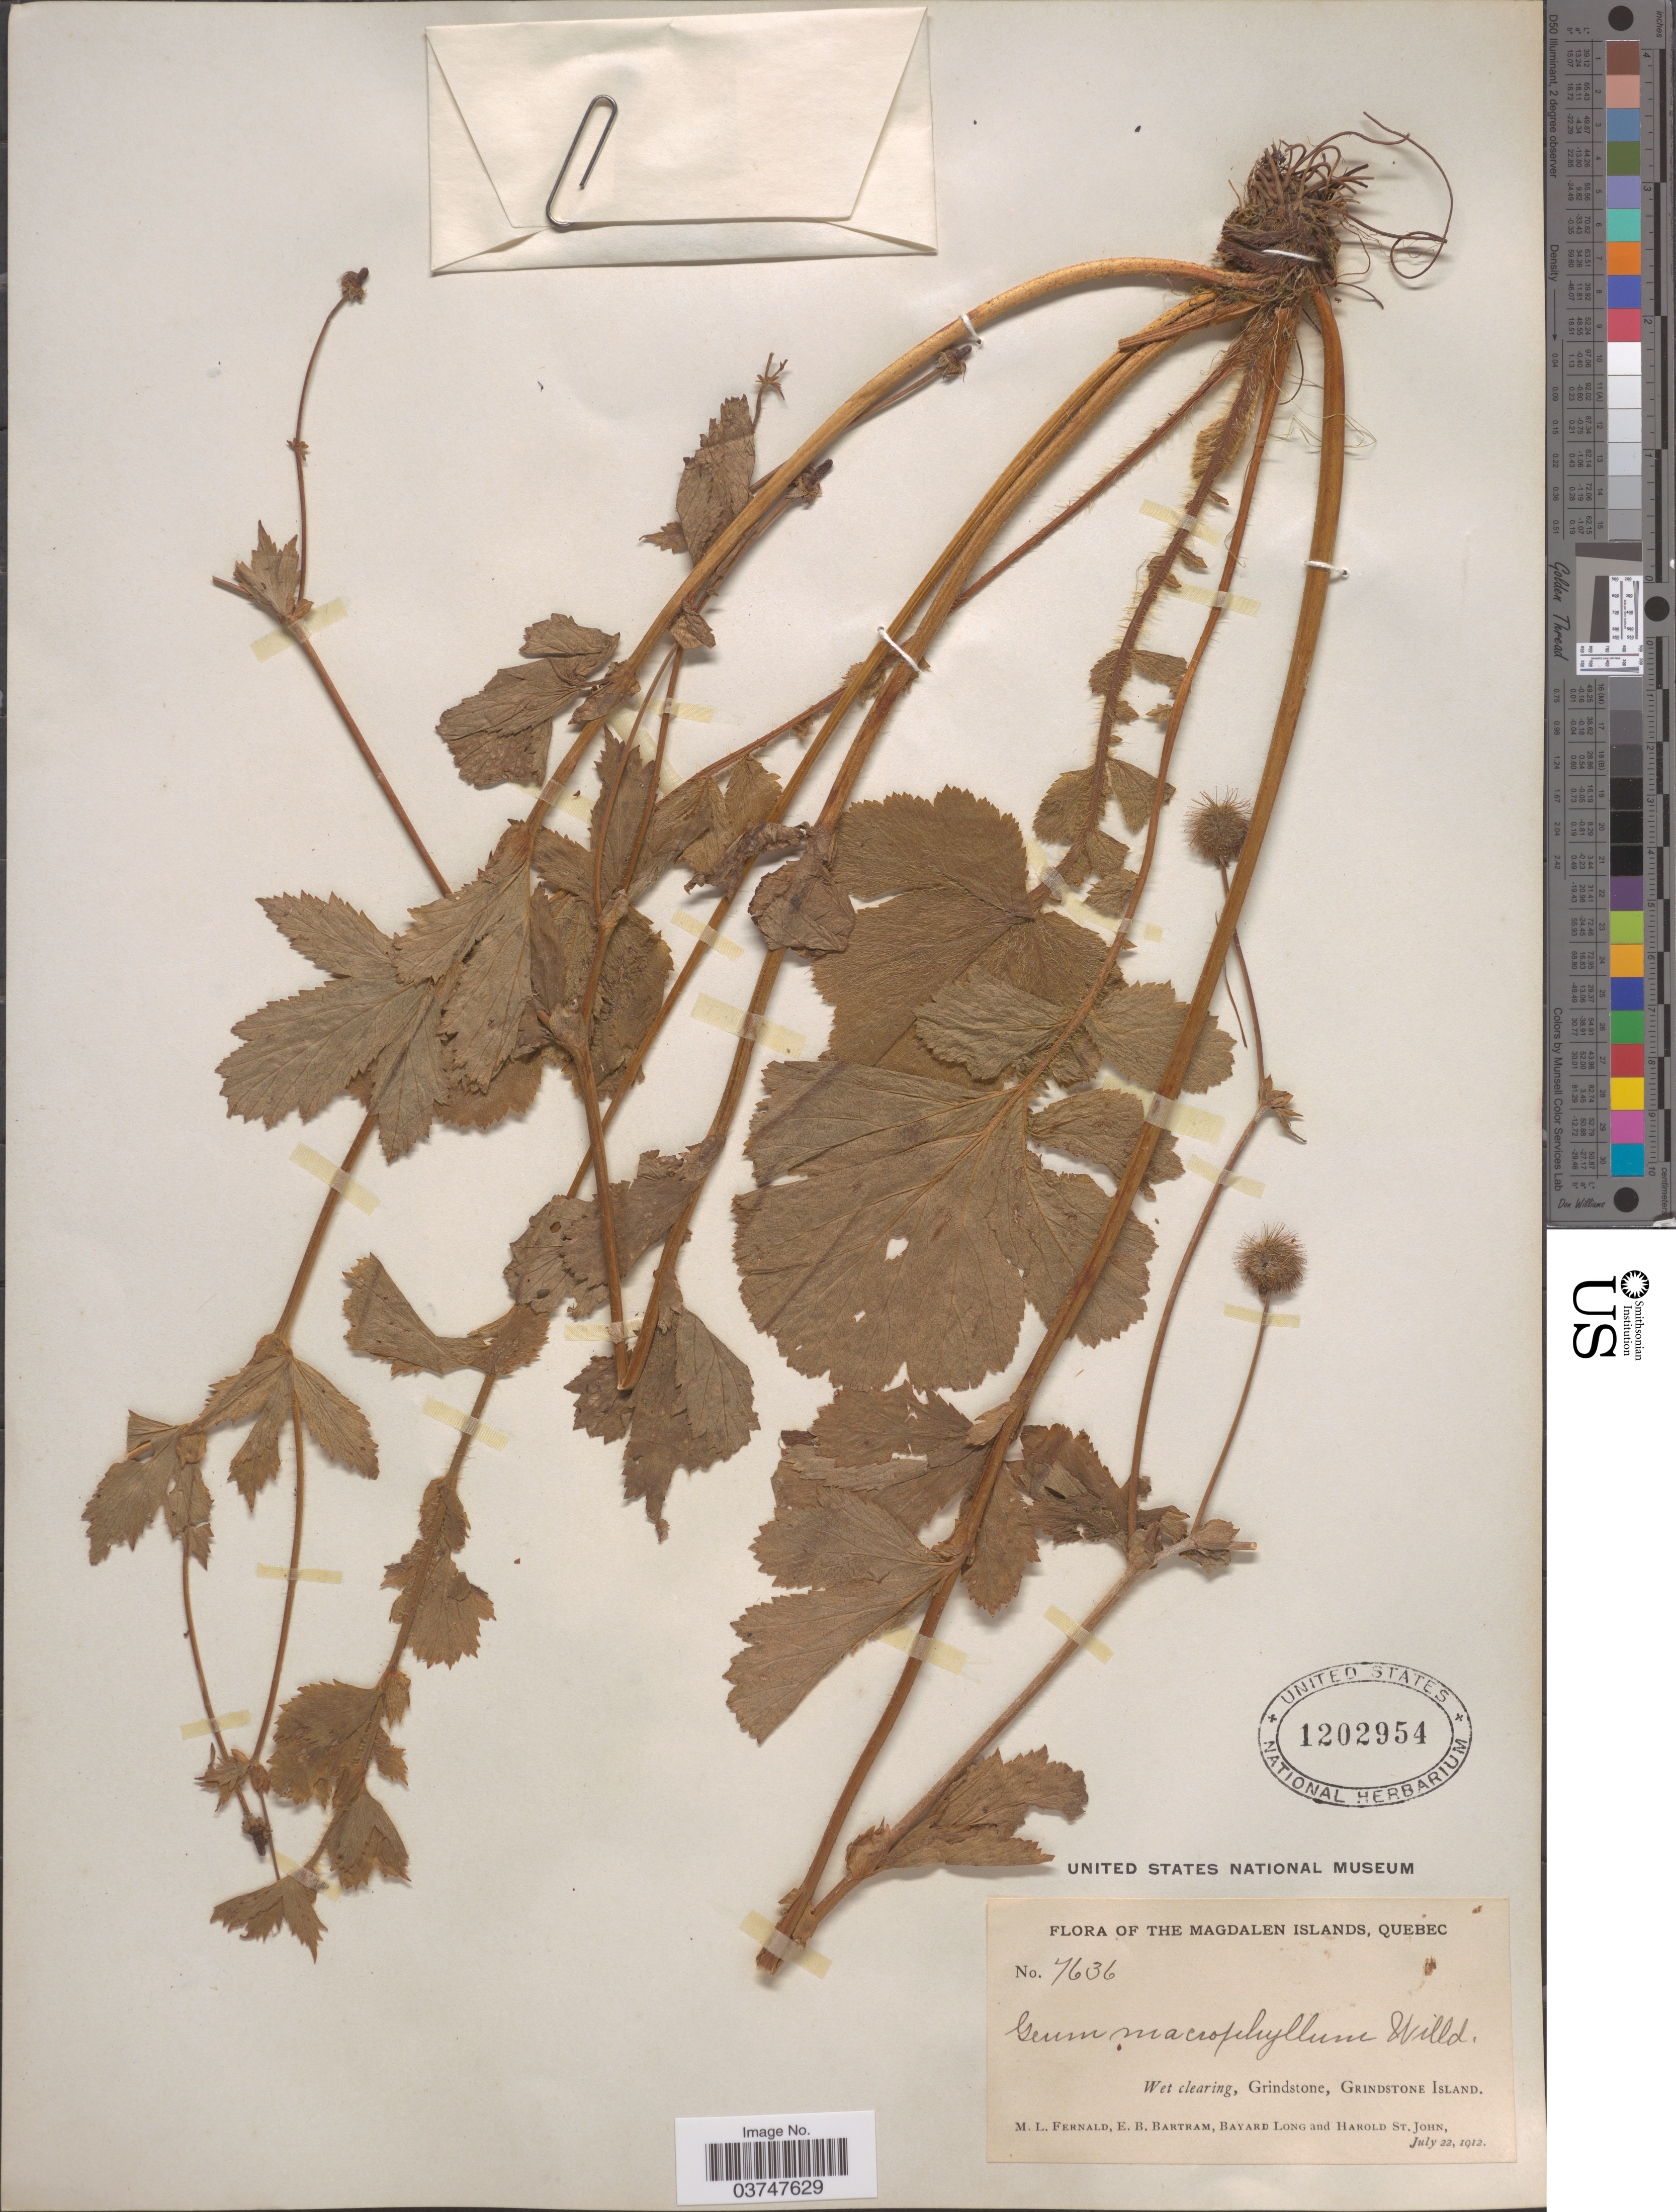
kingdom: Plantae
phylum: Tracheophyta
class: Magnoliopsida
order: Rosales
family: Rosaceae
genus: Geum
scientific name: Geum macrophyllum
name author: Willd.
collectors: M. L. Fernald, E. B. Bartram, B. Long & H. St. John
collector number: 7636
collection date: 1912-07-22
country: Canada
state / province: Quebec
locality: The Magdalen Islands. Wet clearing, Grindstone, Grindstone Island.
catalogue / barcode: US 1202954